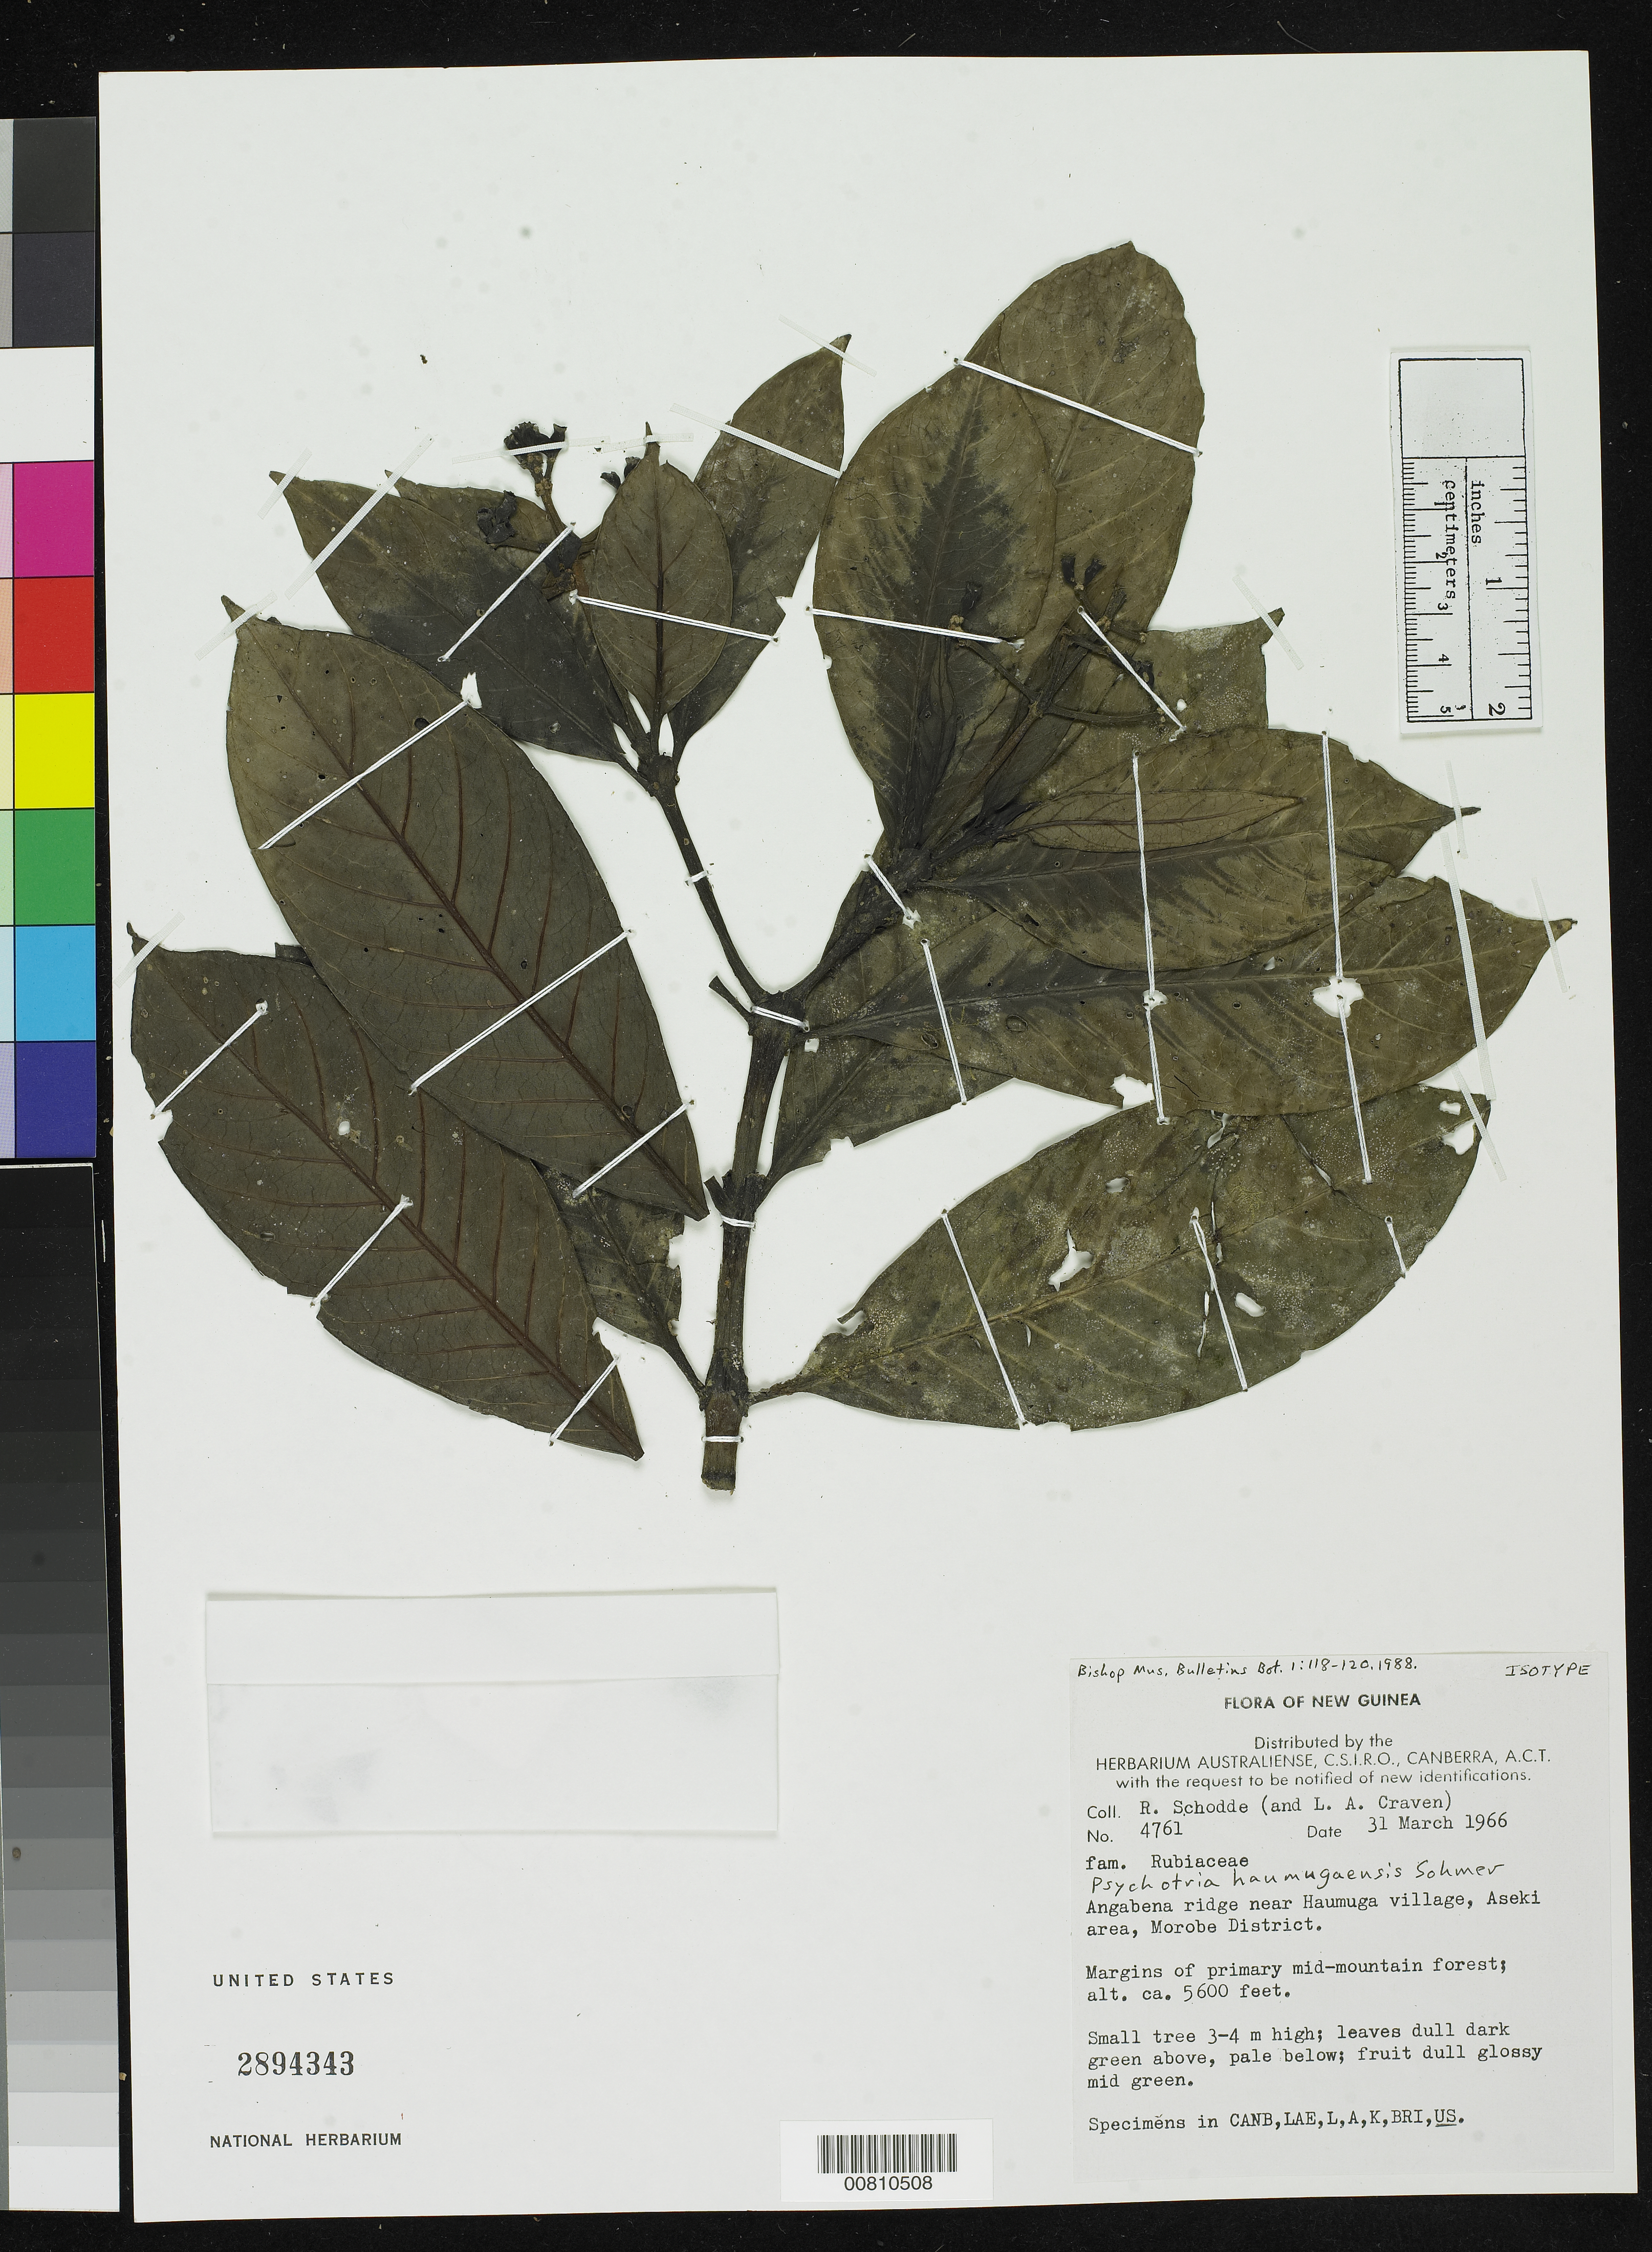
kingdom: Plantae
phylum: Tracheophyta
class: Magnoliopsida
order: Gentianales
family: Rubiaceae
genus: Psychotria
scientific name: Psychotria haumugaensis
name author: Sohmer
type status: Isotype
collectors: R. Schodde & L. A. Craven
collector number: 4761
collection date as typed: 31 Mar 1966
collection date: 1966-03-31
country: Papua New Guinea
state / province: Morobe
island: New Guinea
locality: Angabena ridge near Haumuga village, Aseki area, Morobe District.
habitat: Margins of primary mid-mountain forest.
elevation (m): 1707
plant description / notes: Holotype at LAE.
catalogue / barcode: US 2894343